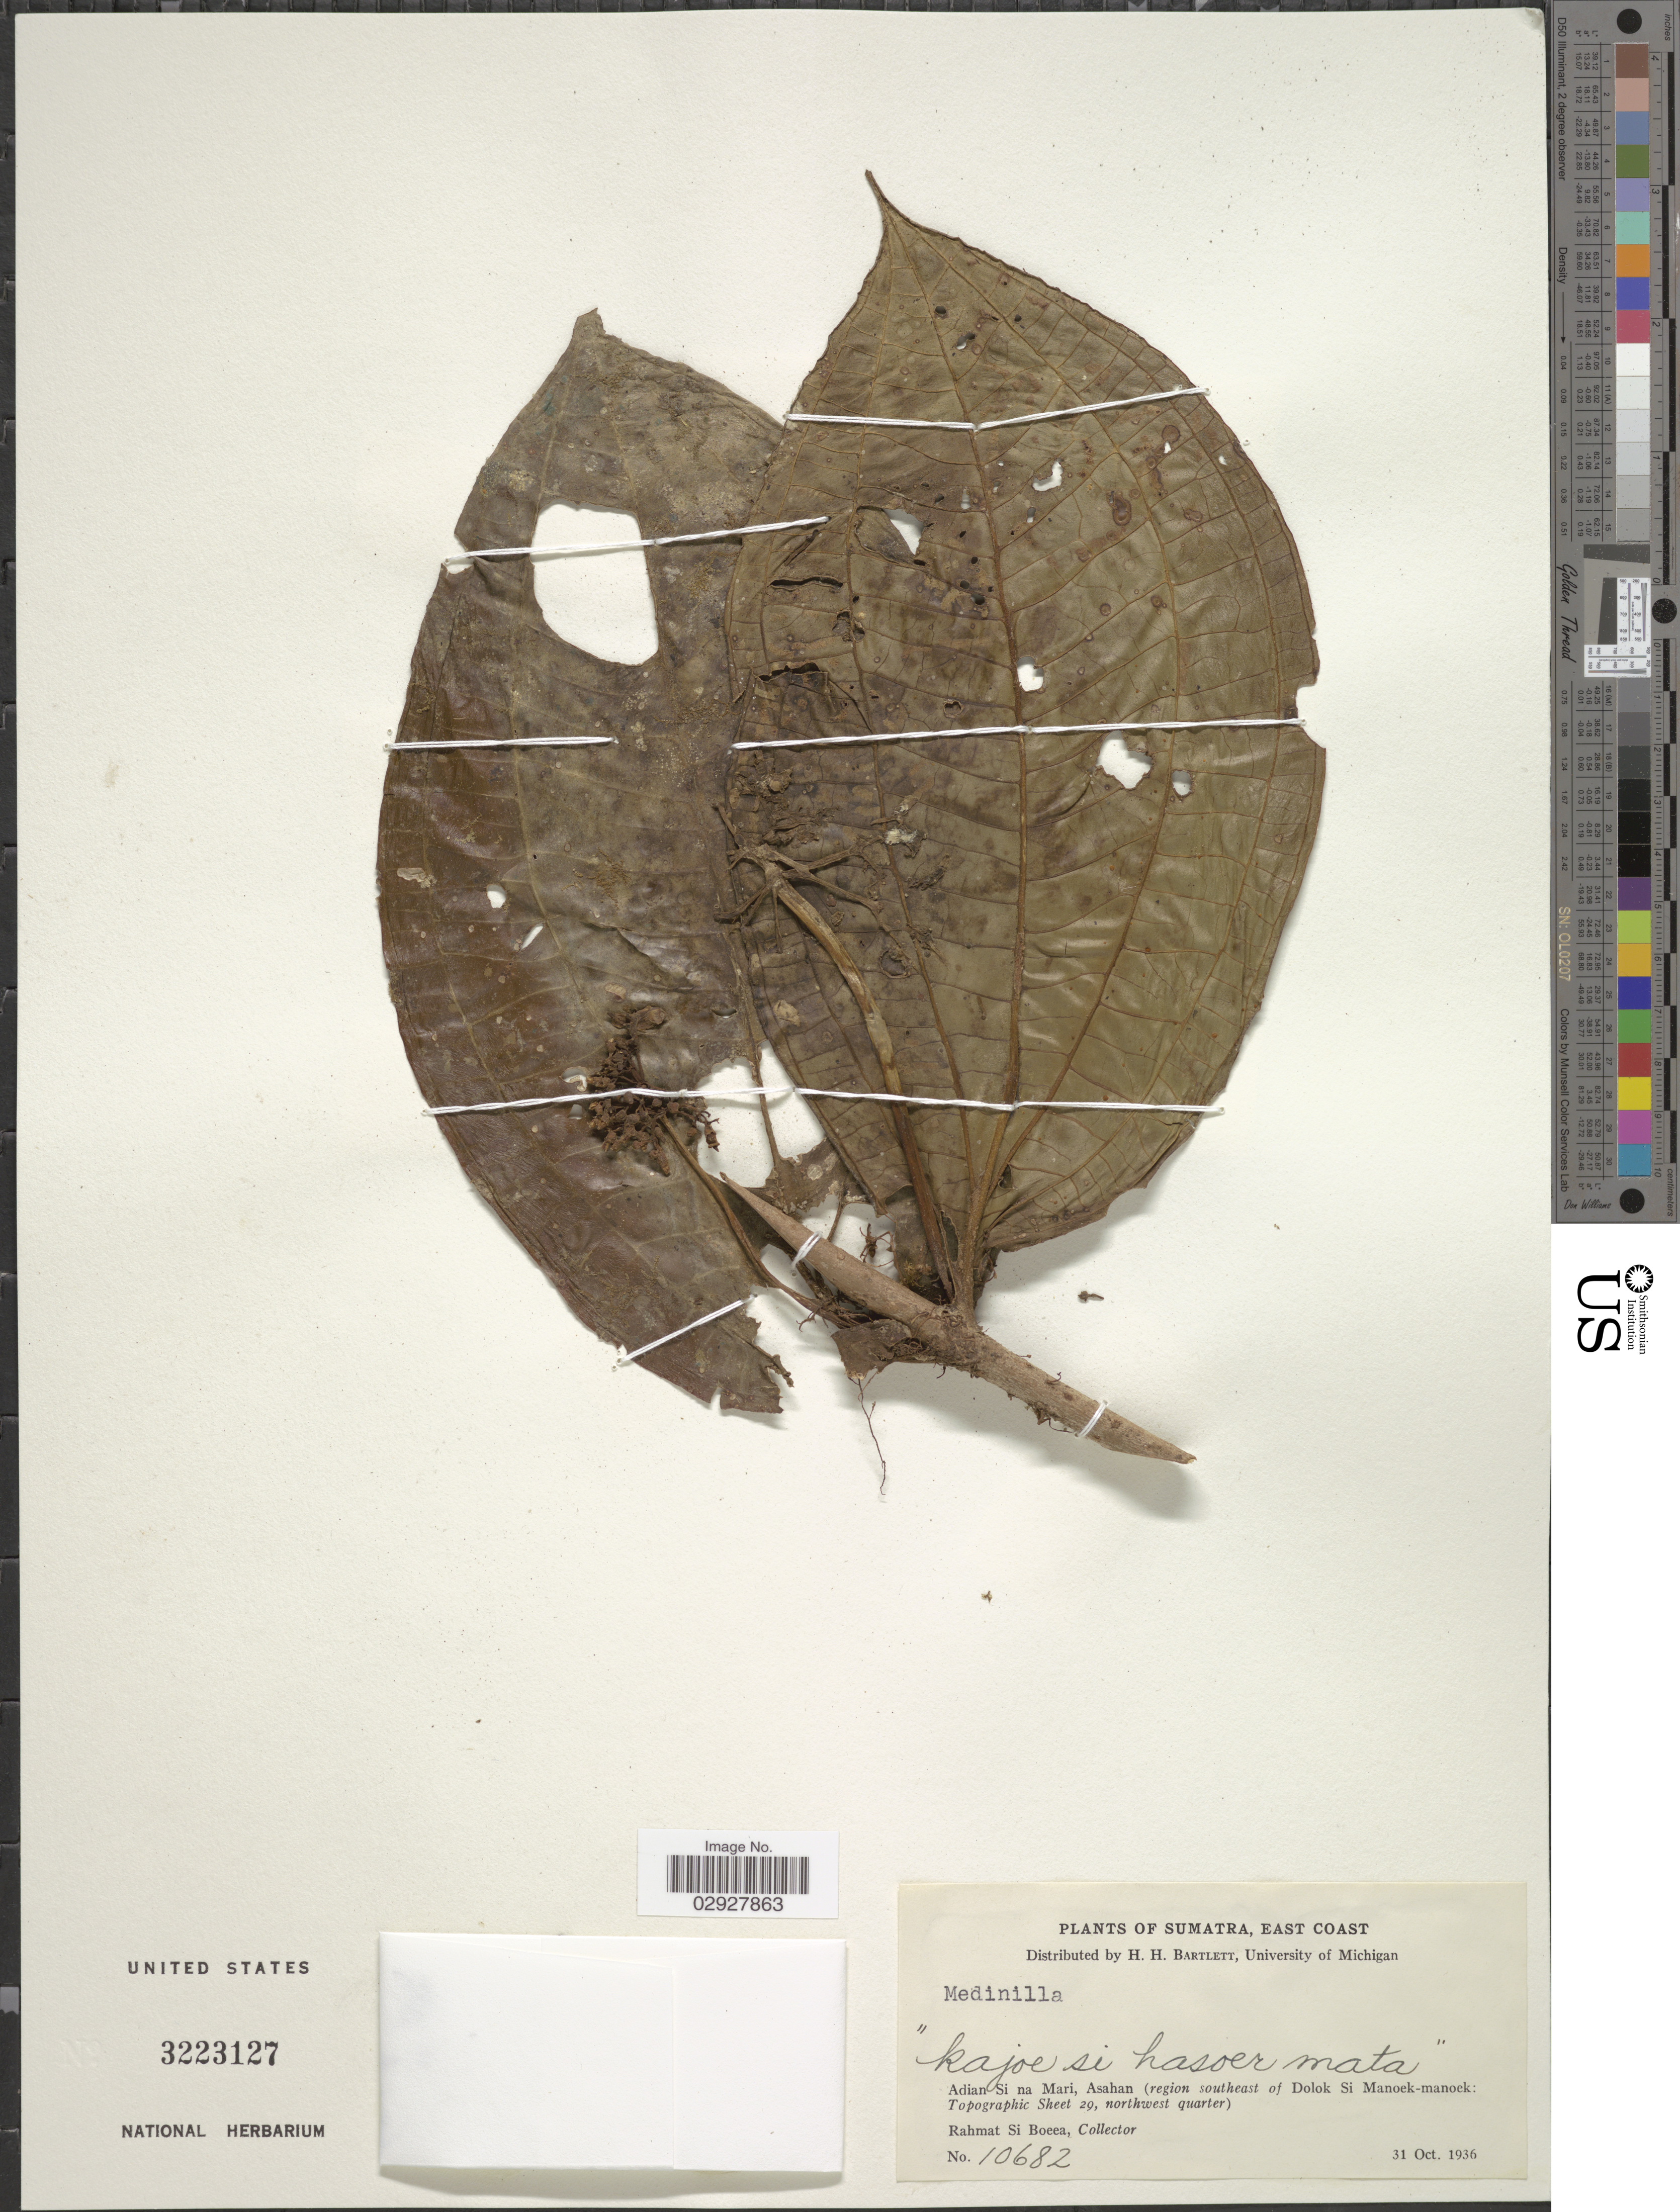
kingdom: Plantae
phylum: Tracheophyta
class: Magnoliopsida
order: Myrtales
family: Melastomataceae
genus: Medinilla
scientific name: Medinilla sp.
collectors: Rahmat Si Boeea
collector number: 10682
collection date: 1936-10-31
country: Indonesia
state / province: Sumatra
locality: East Coast, Adian Si na Mari, Asahan (region southeast of Dolok Si Manoek-manoek: Topographic Sheet 29, northwest quarter).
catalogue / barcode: US 3223127